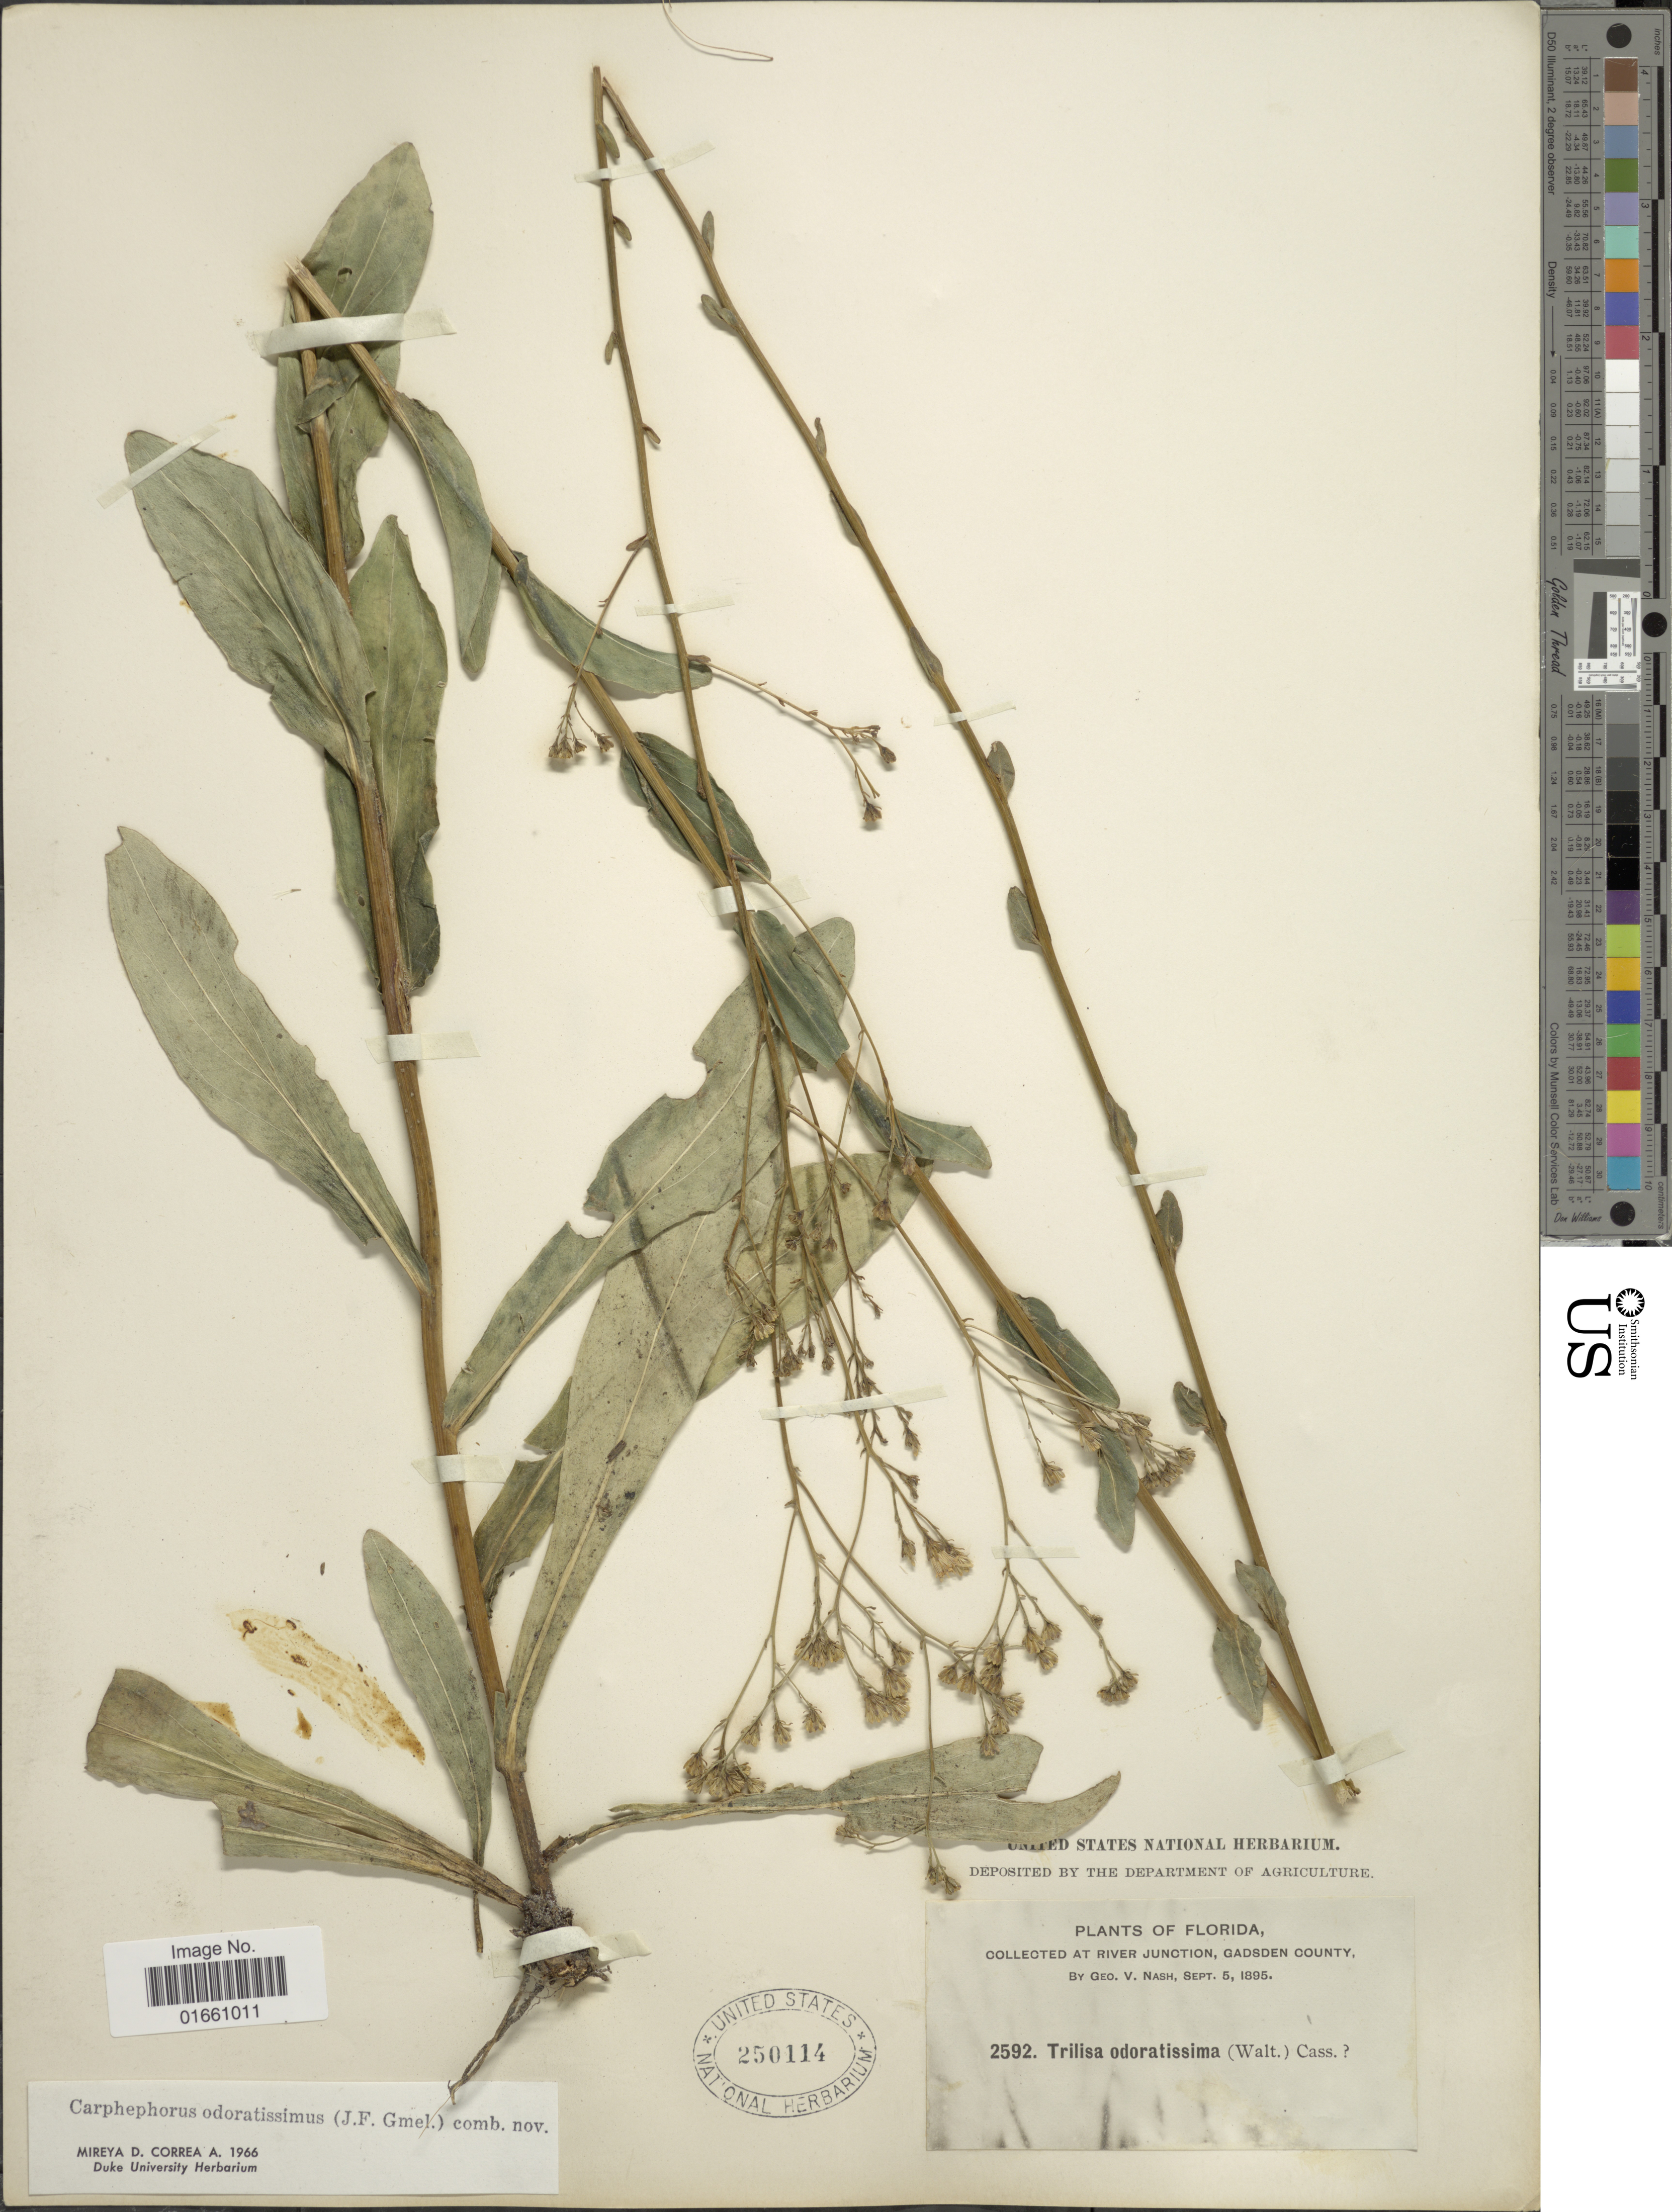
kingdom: Plantae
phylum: Tracheophyta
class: Magnoliopsida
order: Asterales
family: Asteraceae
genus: Trilisa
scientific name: Trilisa odoratissima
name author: (J.F. Gmel.) Cass.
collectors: G. V. Nash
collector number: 2592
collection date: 1895-09-05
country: United States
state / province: Florida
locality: River Junction, Gadsen County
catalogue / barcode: US 250114